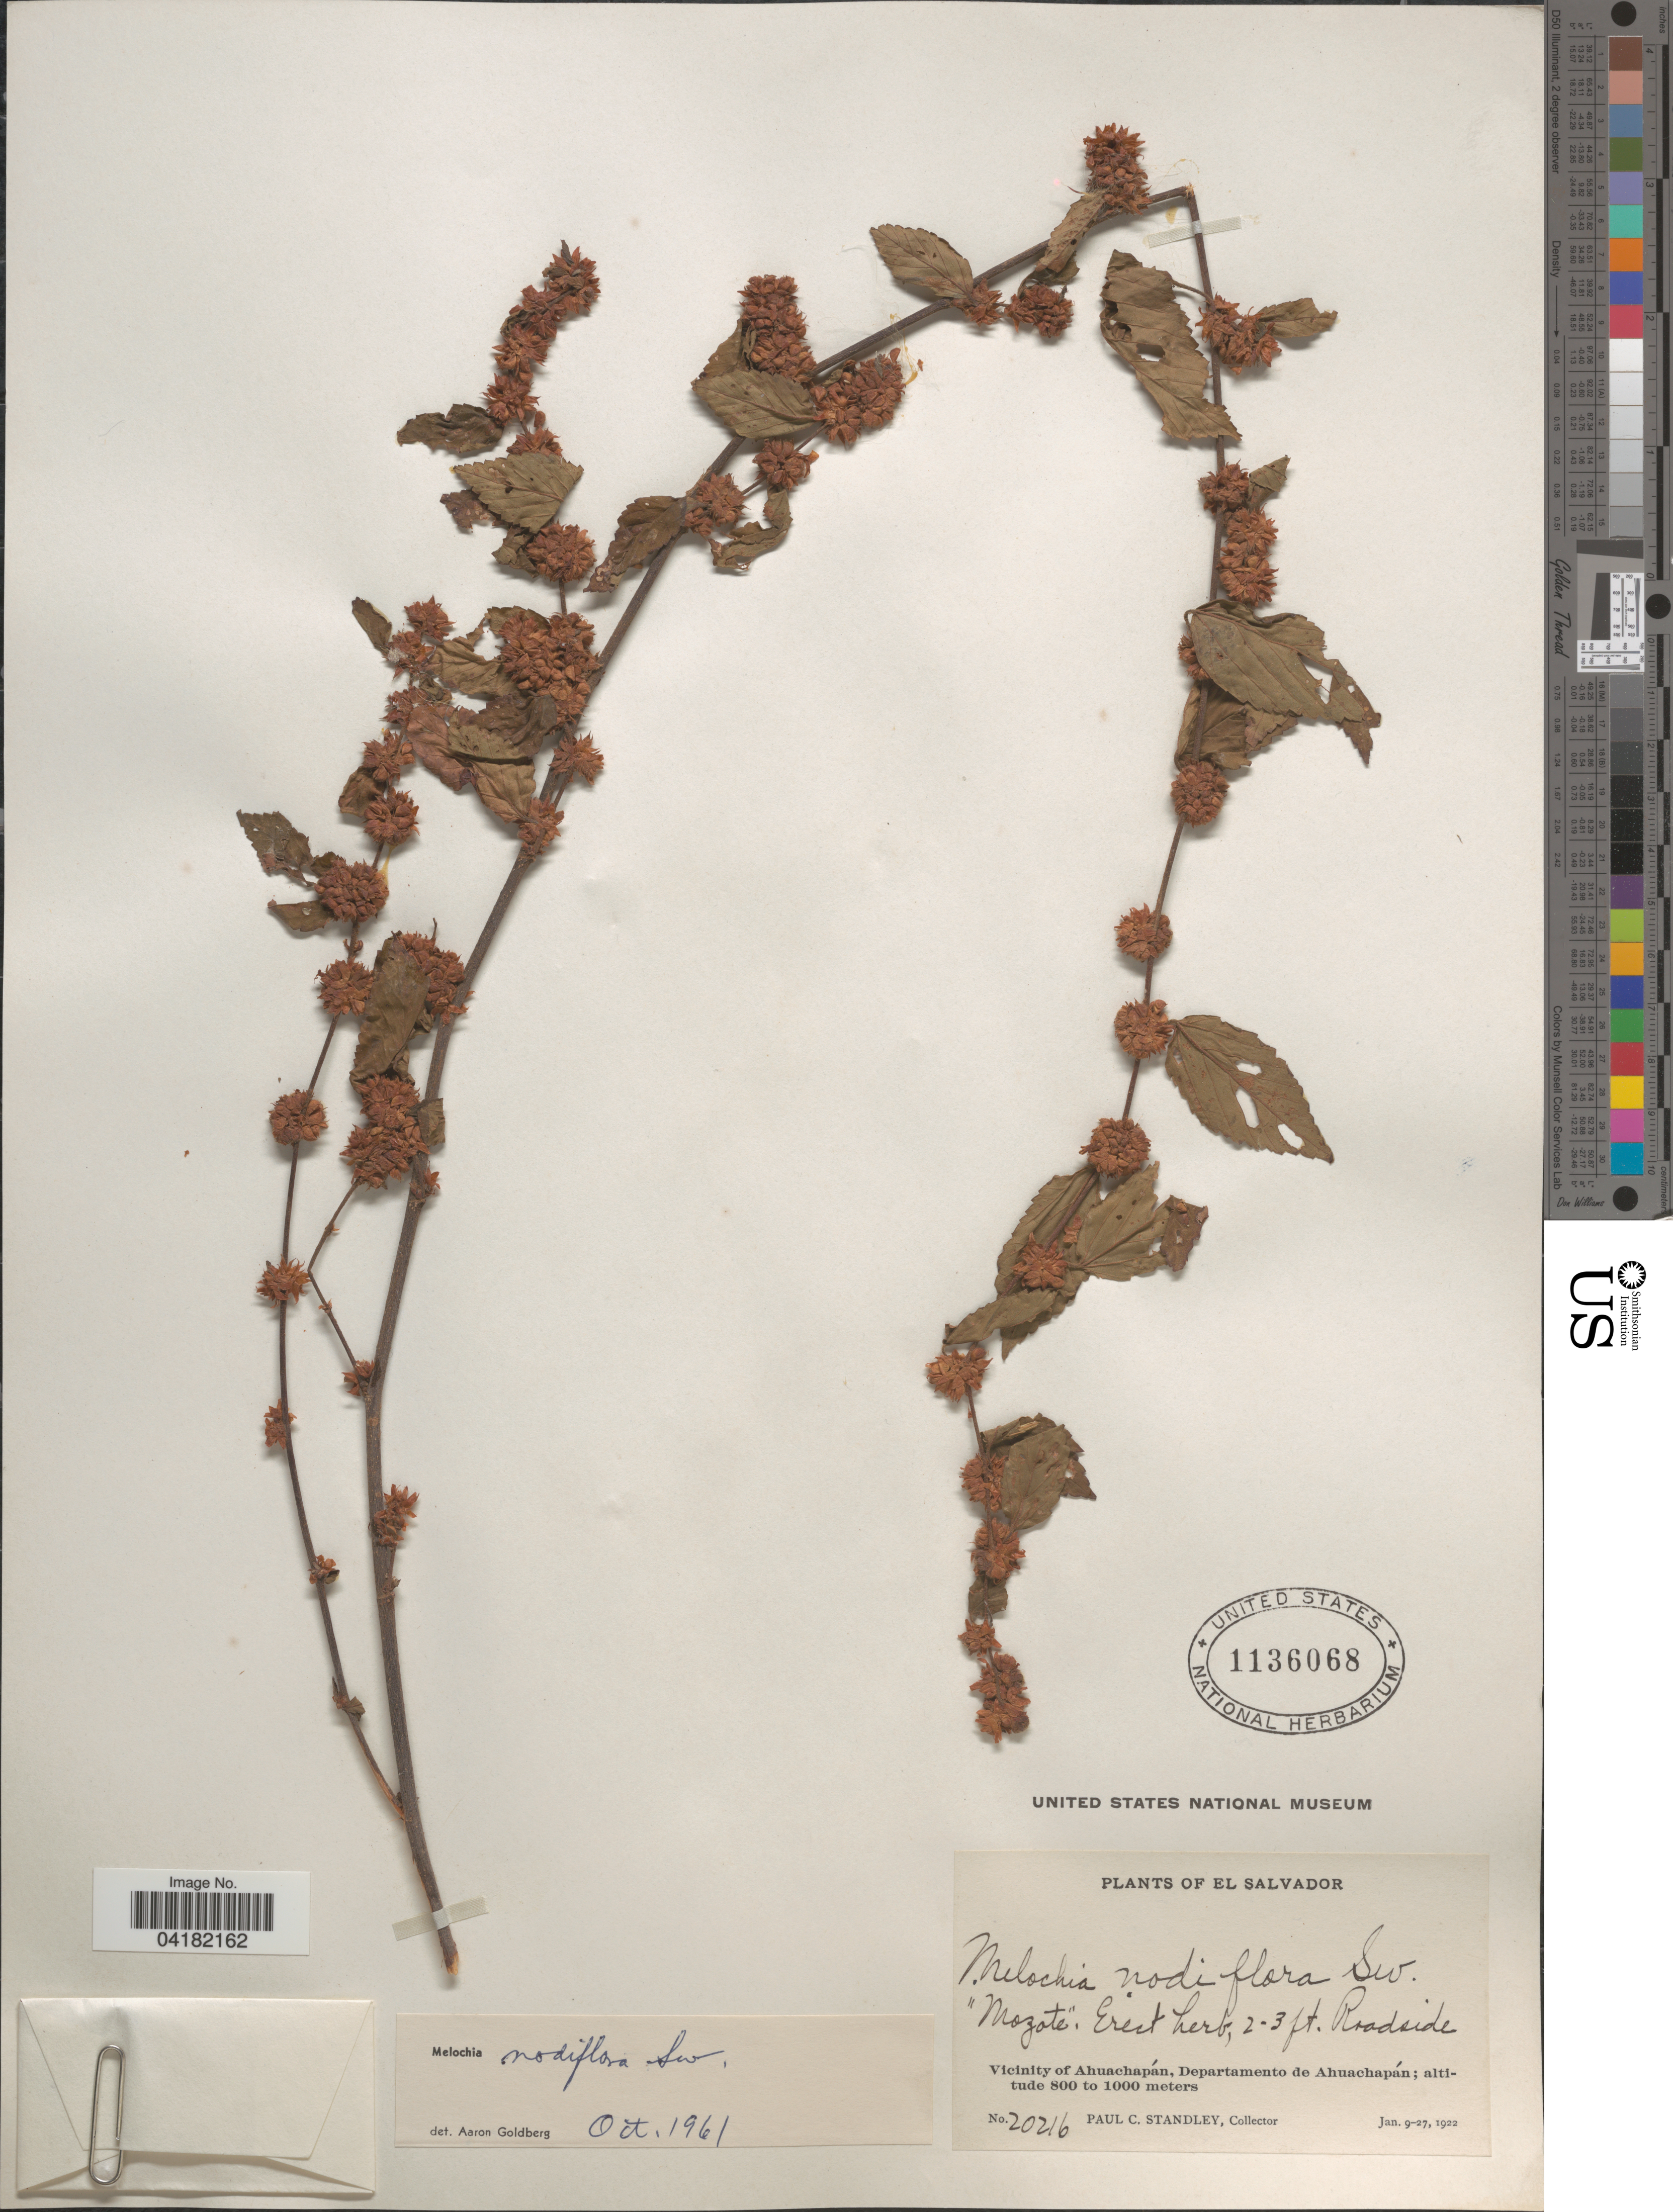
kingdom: Plantae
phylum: Tracheophyta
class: Magnoliopsida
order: Malvales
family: Malvaceae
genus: Melochia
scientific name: Melochia nodiflora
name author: Sw.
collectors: P. C. Standley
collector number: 20216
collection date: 1922-01-09/1922-01-27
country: El Salvador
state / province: Ahuachapan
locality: Vicinity of Ahuachapán, Departamento de Ahuachapán.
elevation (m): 800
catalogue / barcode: US 1136068